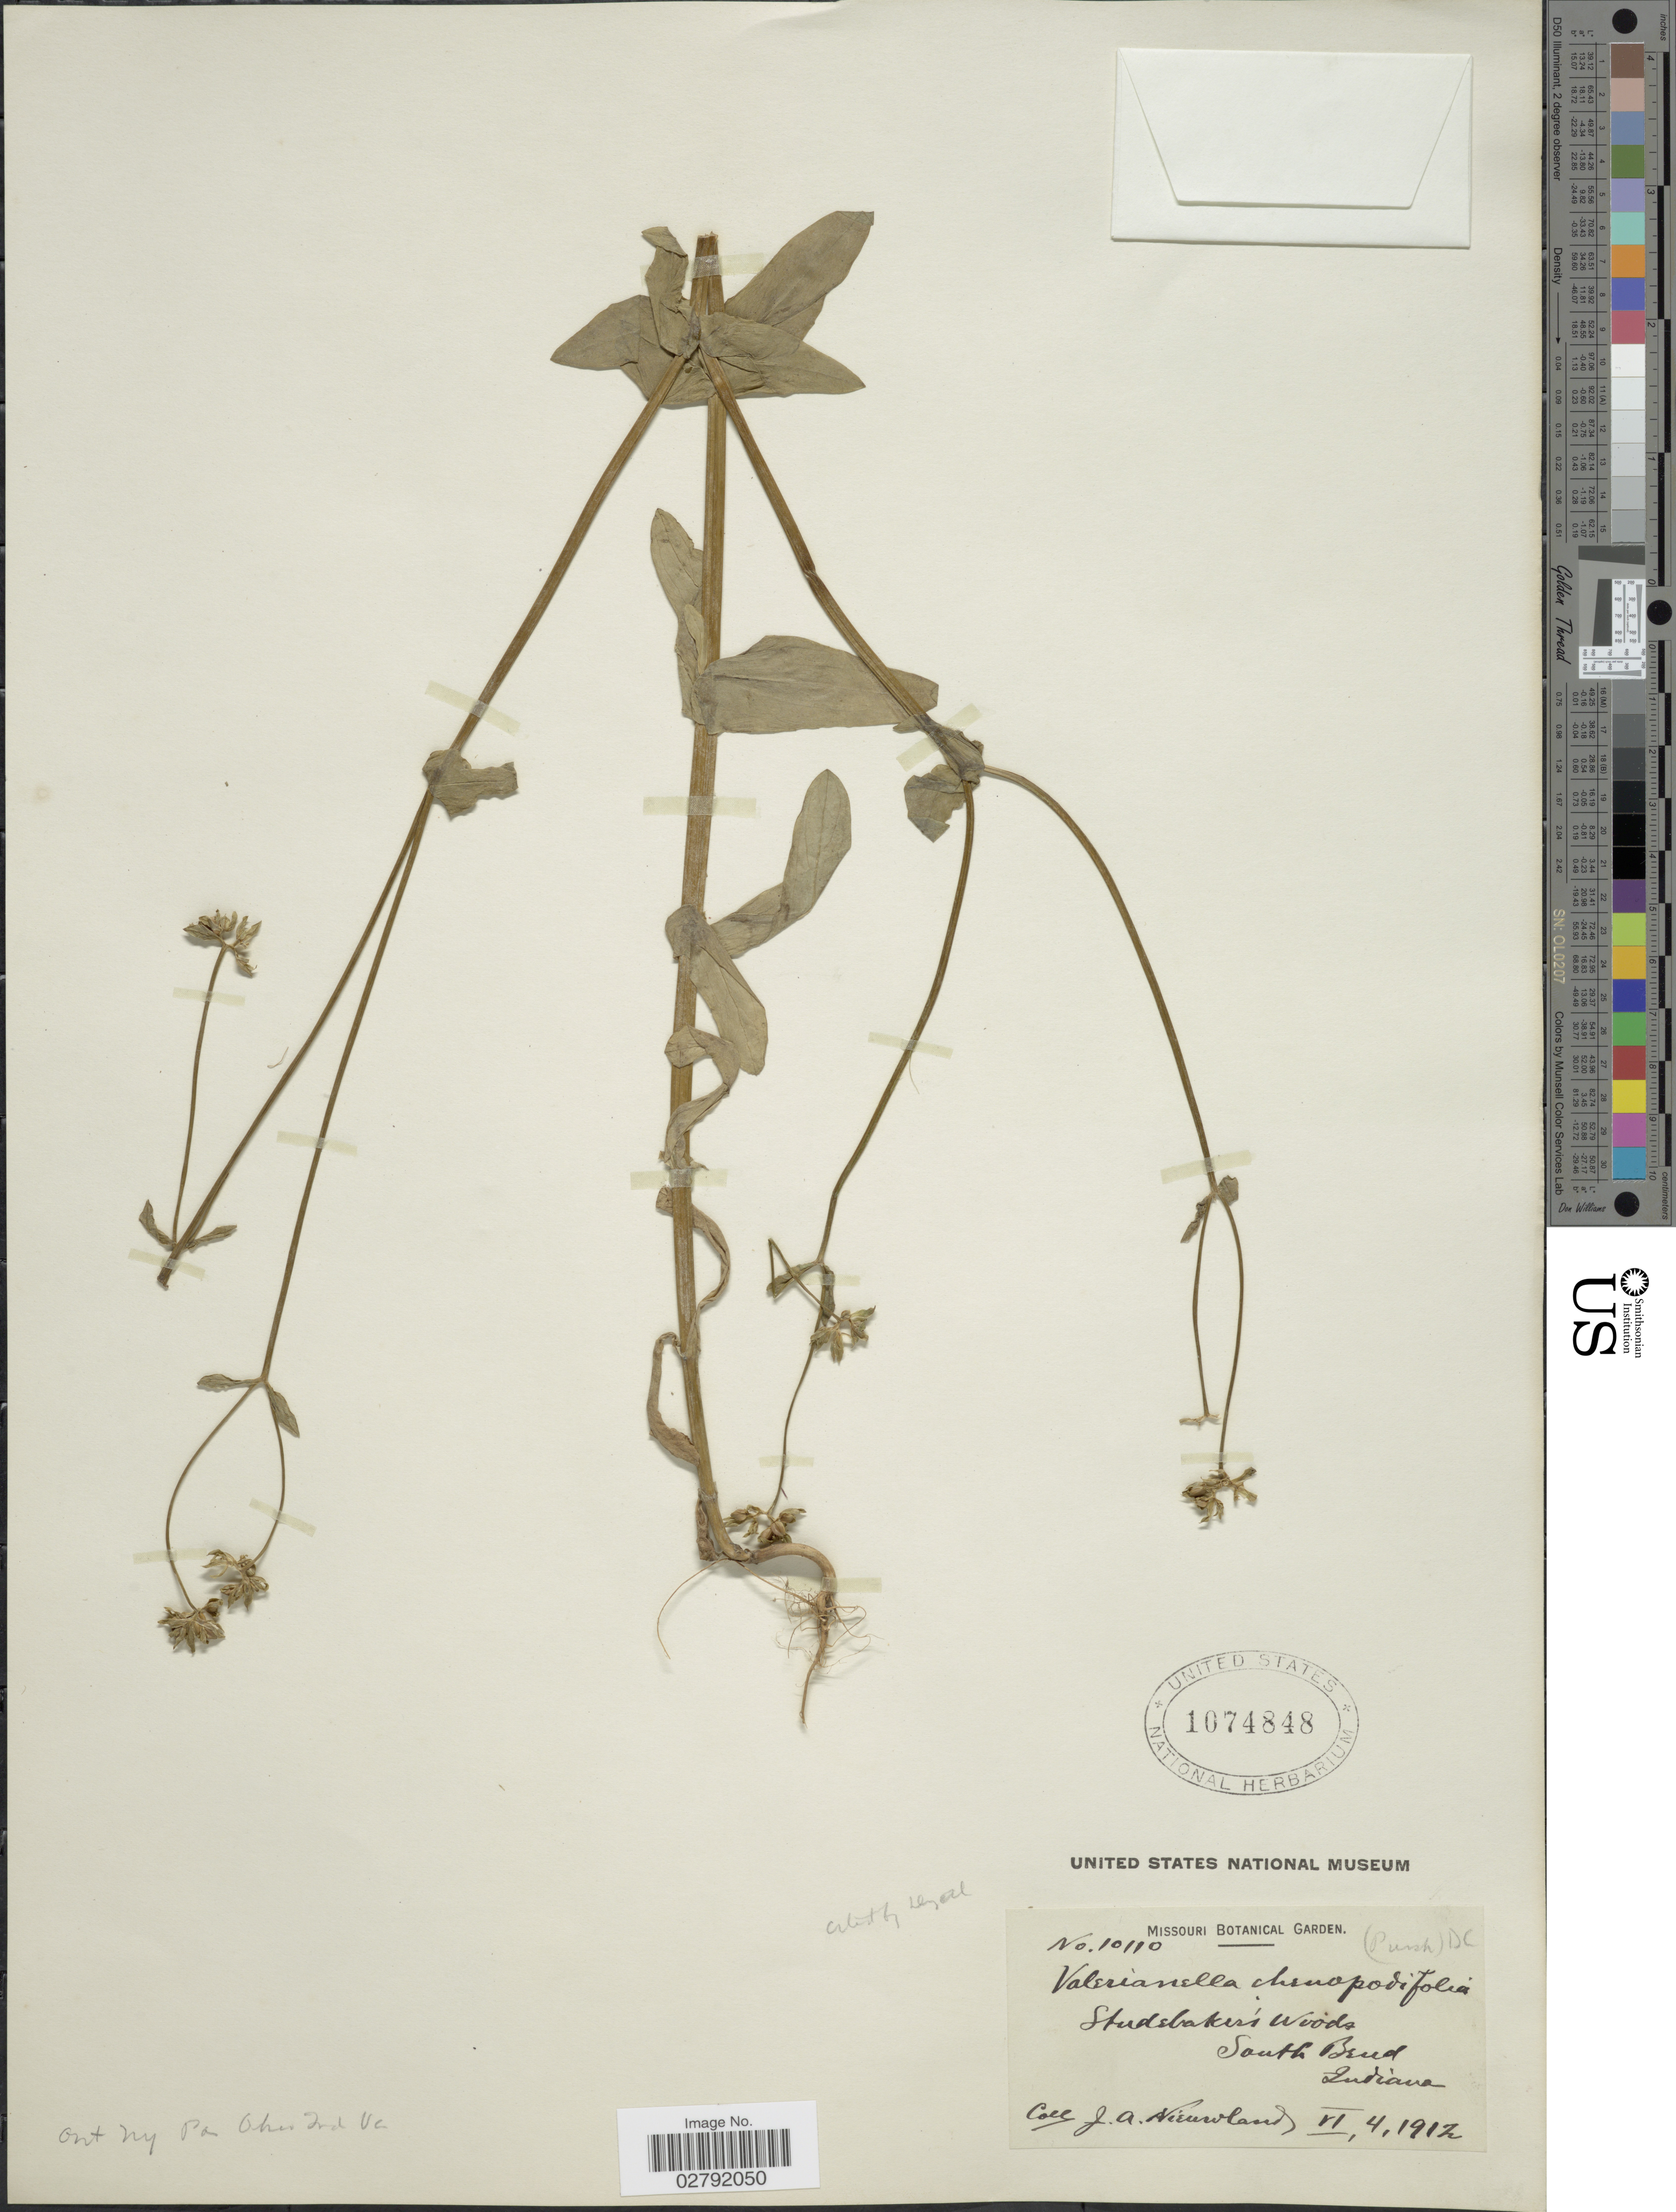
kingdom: Plantae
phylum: Tracheophyta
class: Magnoliopsida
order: Dipsacales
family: Caprifoliaceae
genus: Valerianella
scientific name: Valerianella chenopodifolia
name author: (Pursh) DC.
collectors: J. A. Nieuwland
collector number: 10110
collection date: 1912-06-04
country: United States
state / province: Indiana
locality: Studebaker's Woods, South Bend.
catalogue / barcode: US 1074848